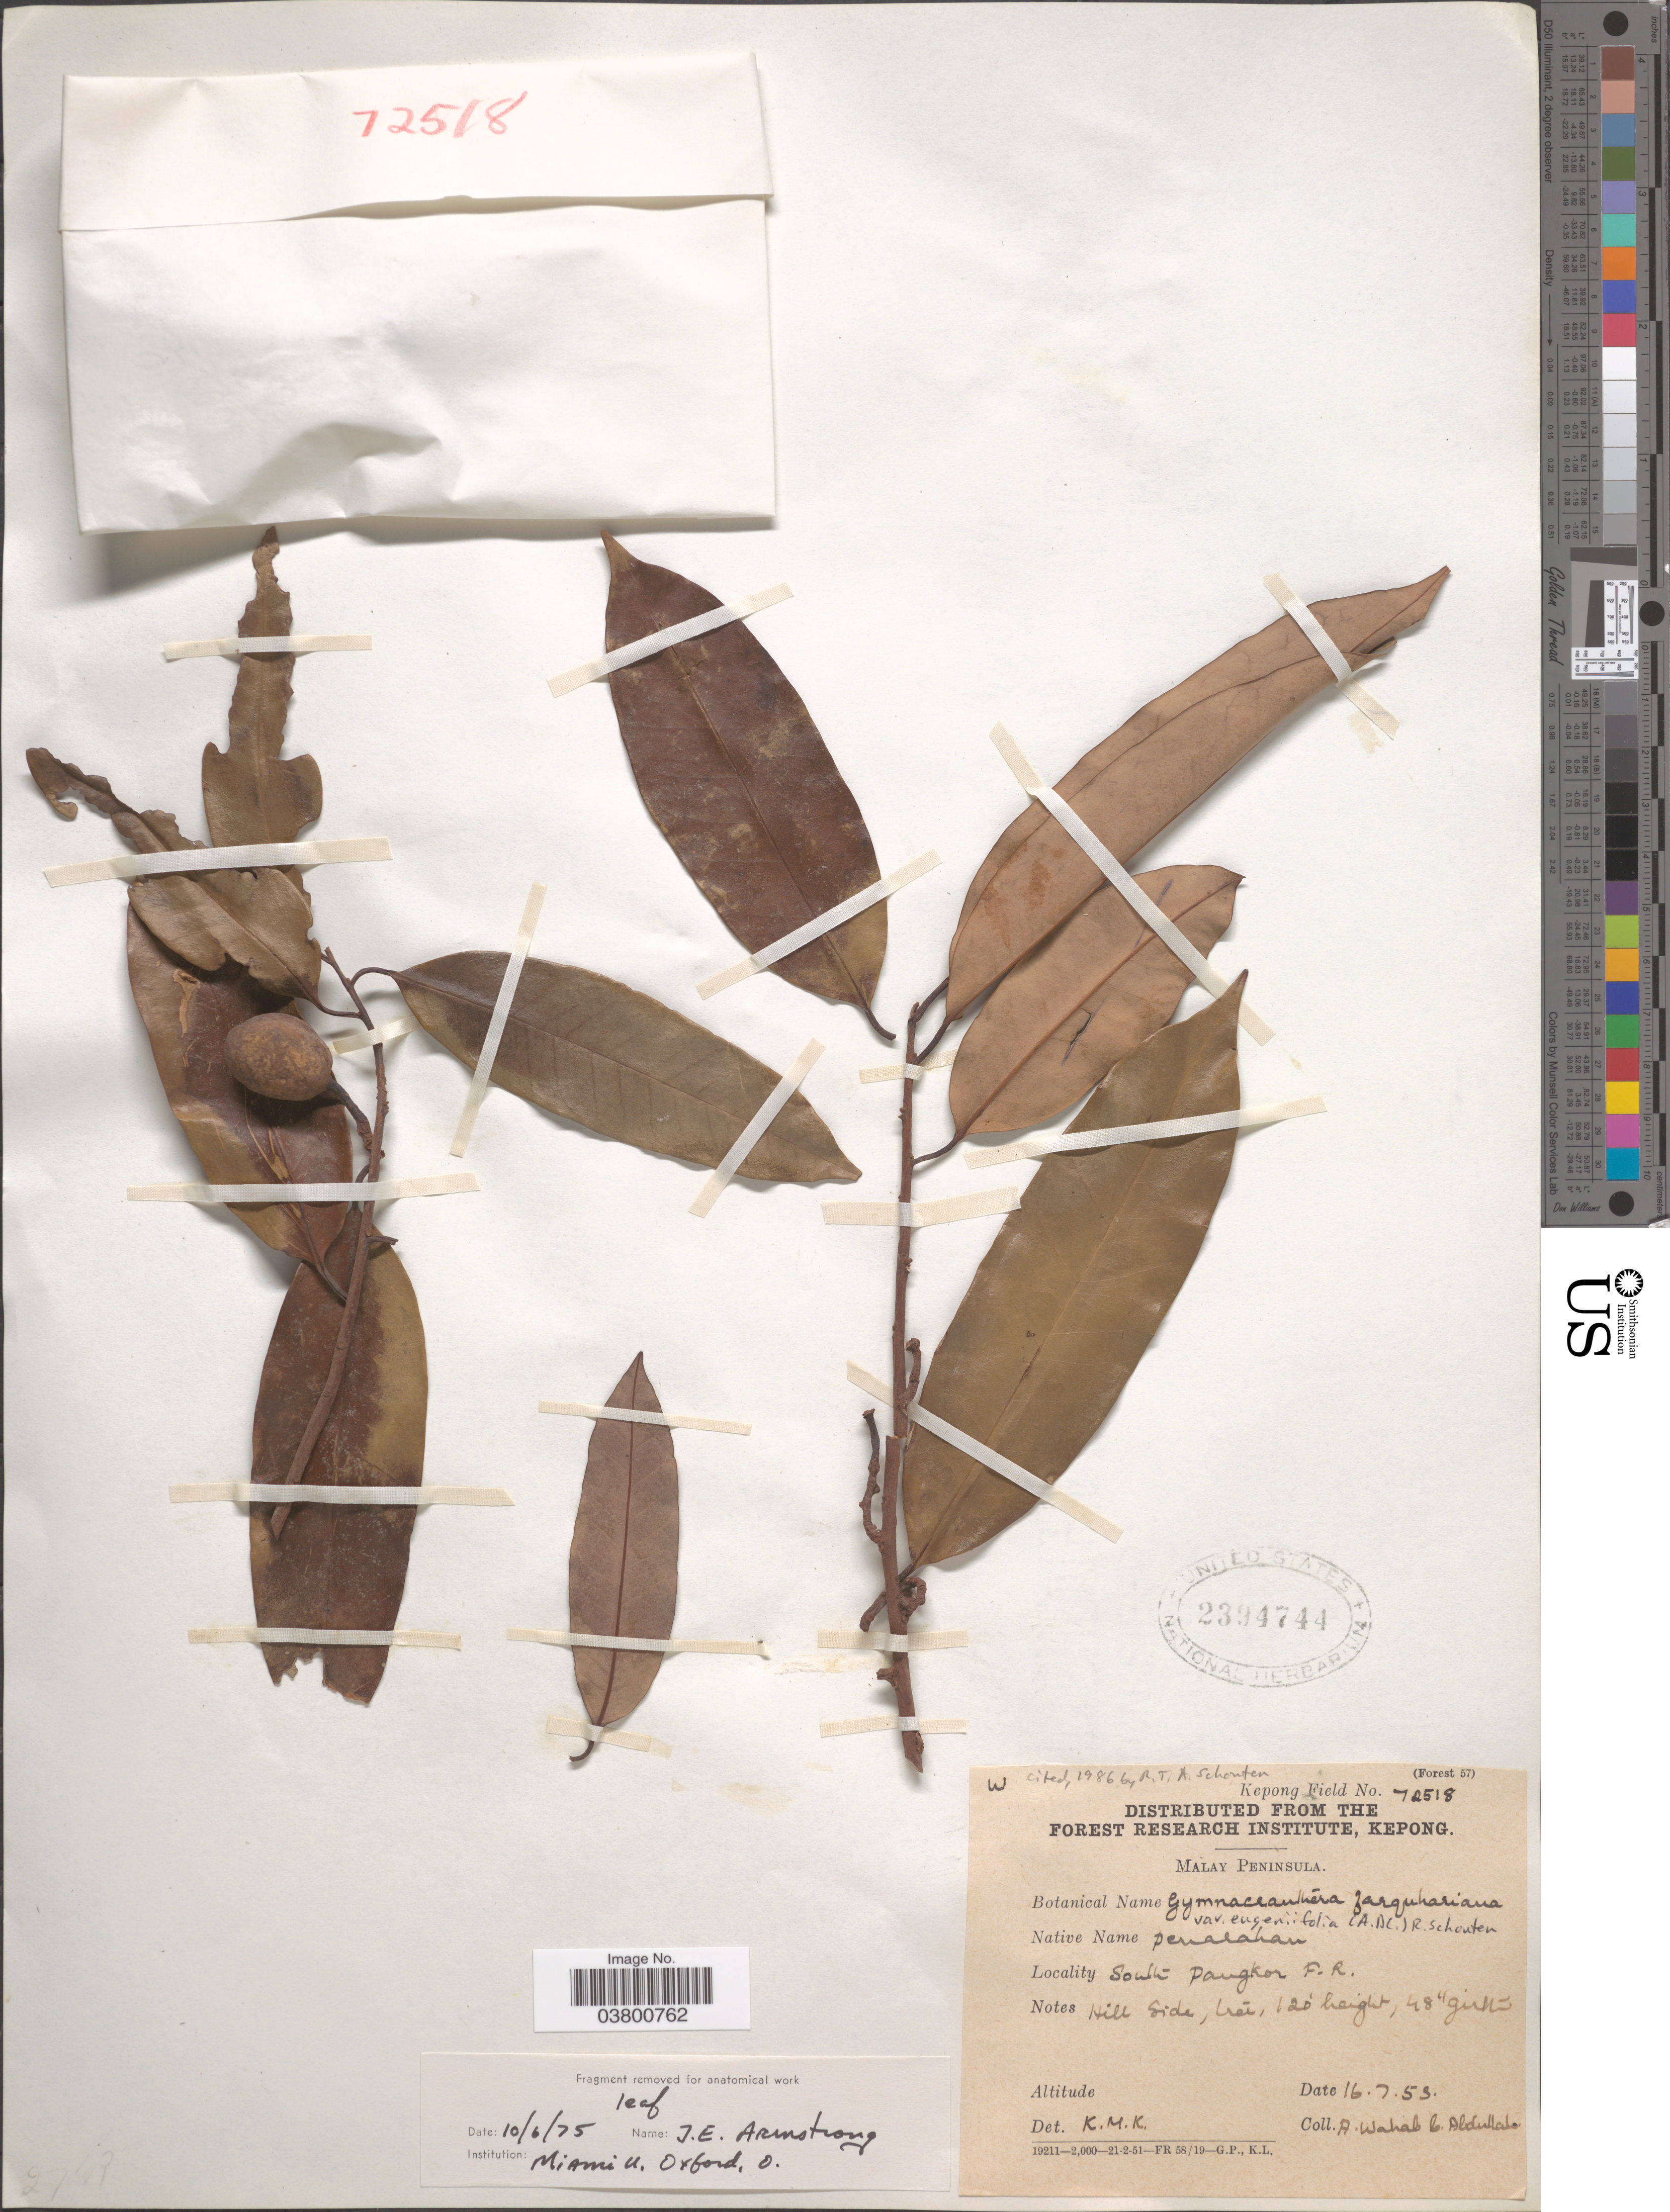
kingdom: Plantae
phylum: Tracheophyta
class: Magnoliopsida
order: Magnoliales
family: Myristicaceae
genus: Gymnacranthera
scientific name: Gymnacranthera farquhariana var. eugeniifolia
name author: (A. DC.) R.T.A. Schouten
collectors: A. Wahab b. Abdullah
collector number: Kepong Field 72518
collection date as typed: Transcribed d/m/y: 16/7/53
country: Malaysia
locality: Malay Peninsula. South Pangkor F.R.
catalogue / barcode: US 2394744